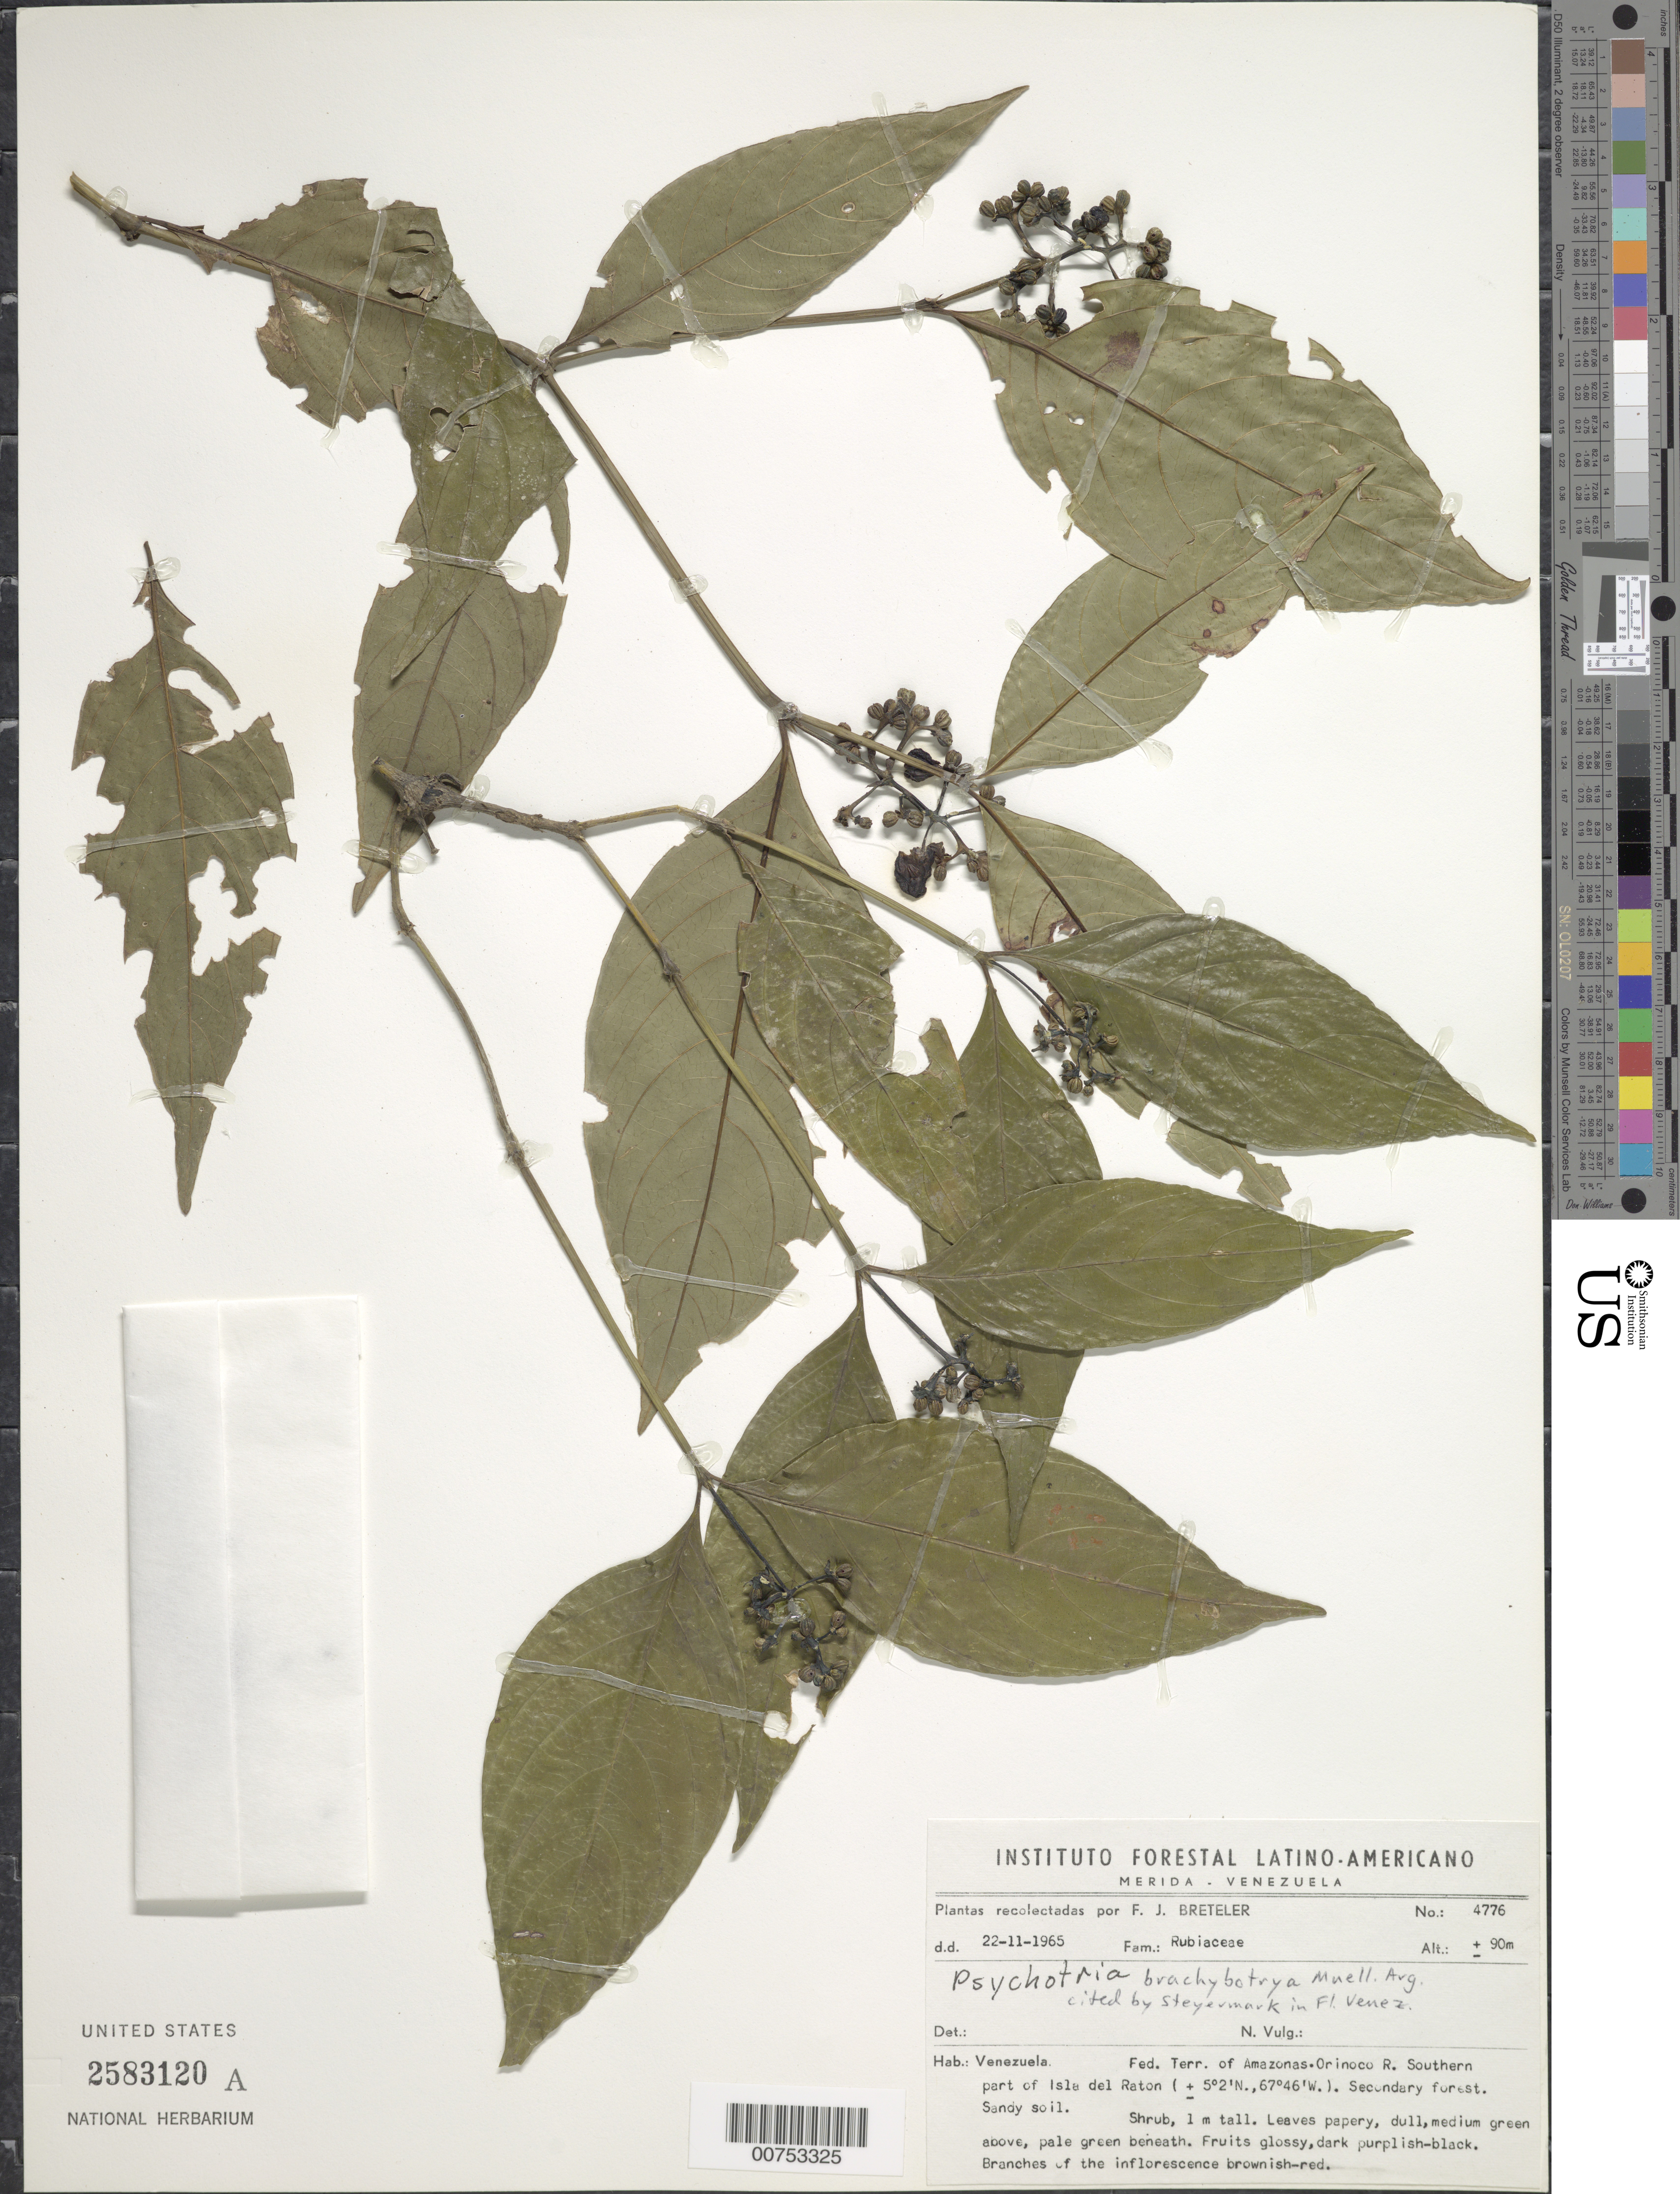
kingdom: Plantae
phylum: Tracheophyta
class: Magnoliopsida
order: Gentianales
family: Rubiaceae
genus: Psychotria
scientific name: Psychotria brachybotrya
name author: Müll. Arg.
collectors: F. J. Breteler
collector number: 4776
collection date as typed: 22-Nov-65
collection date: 1965-11-22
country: Venezuela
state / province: Amazonas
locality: Orinoco R., southern part of Isla del Ratón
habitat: Secondary forest, sandy soil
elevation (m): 90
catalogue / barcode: US 2583120A